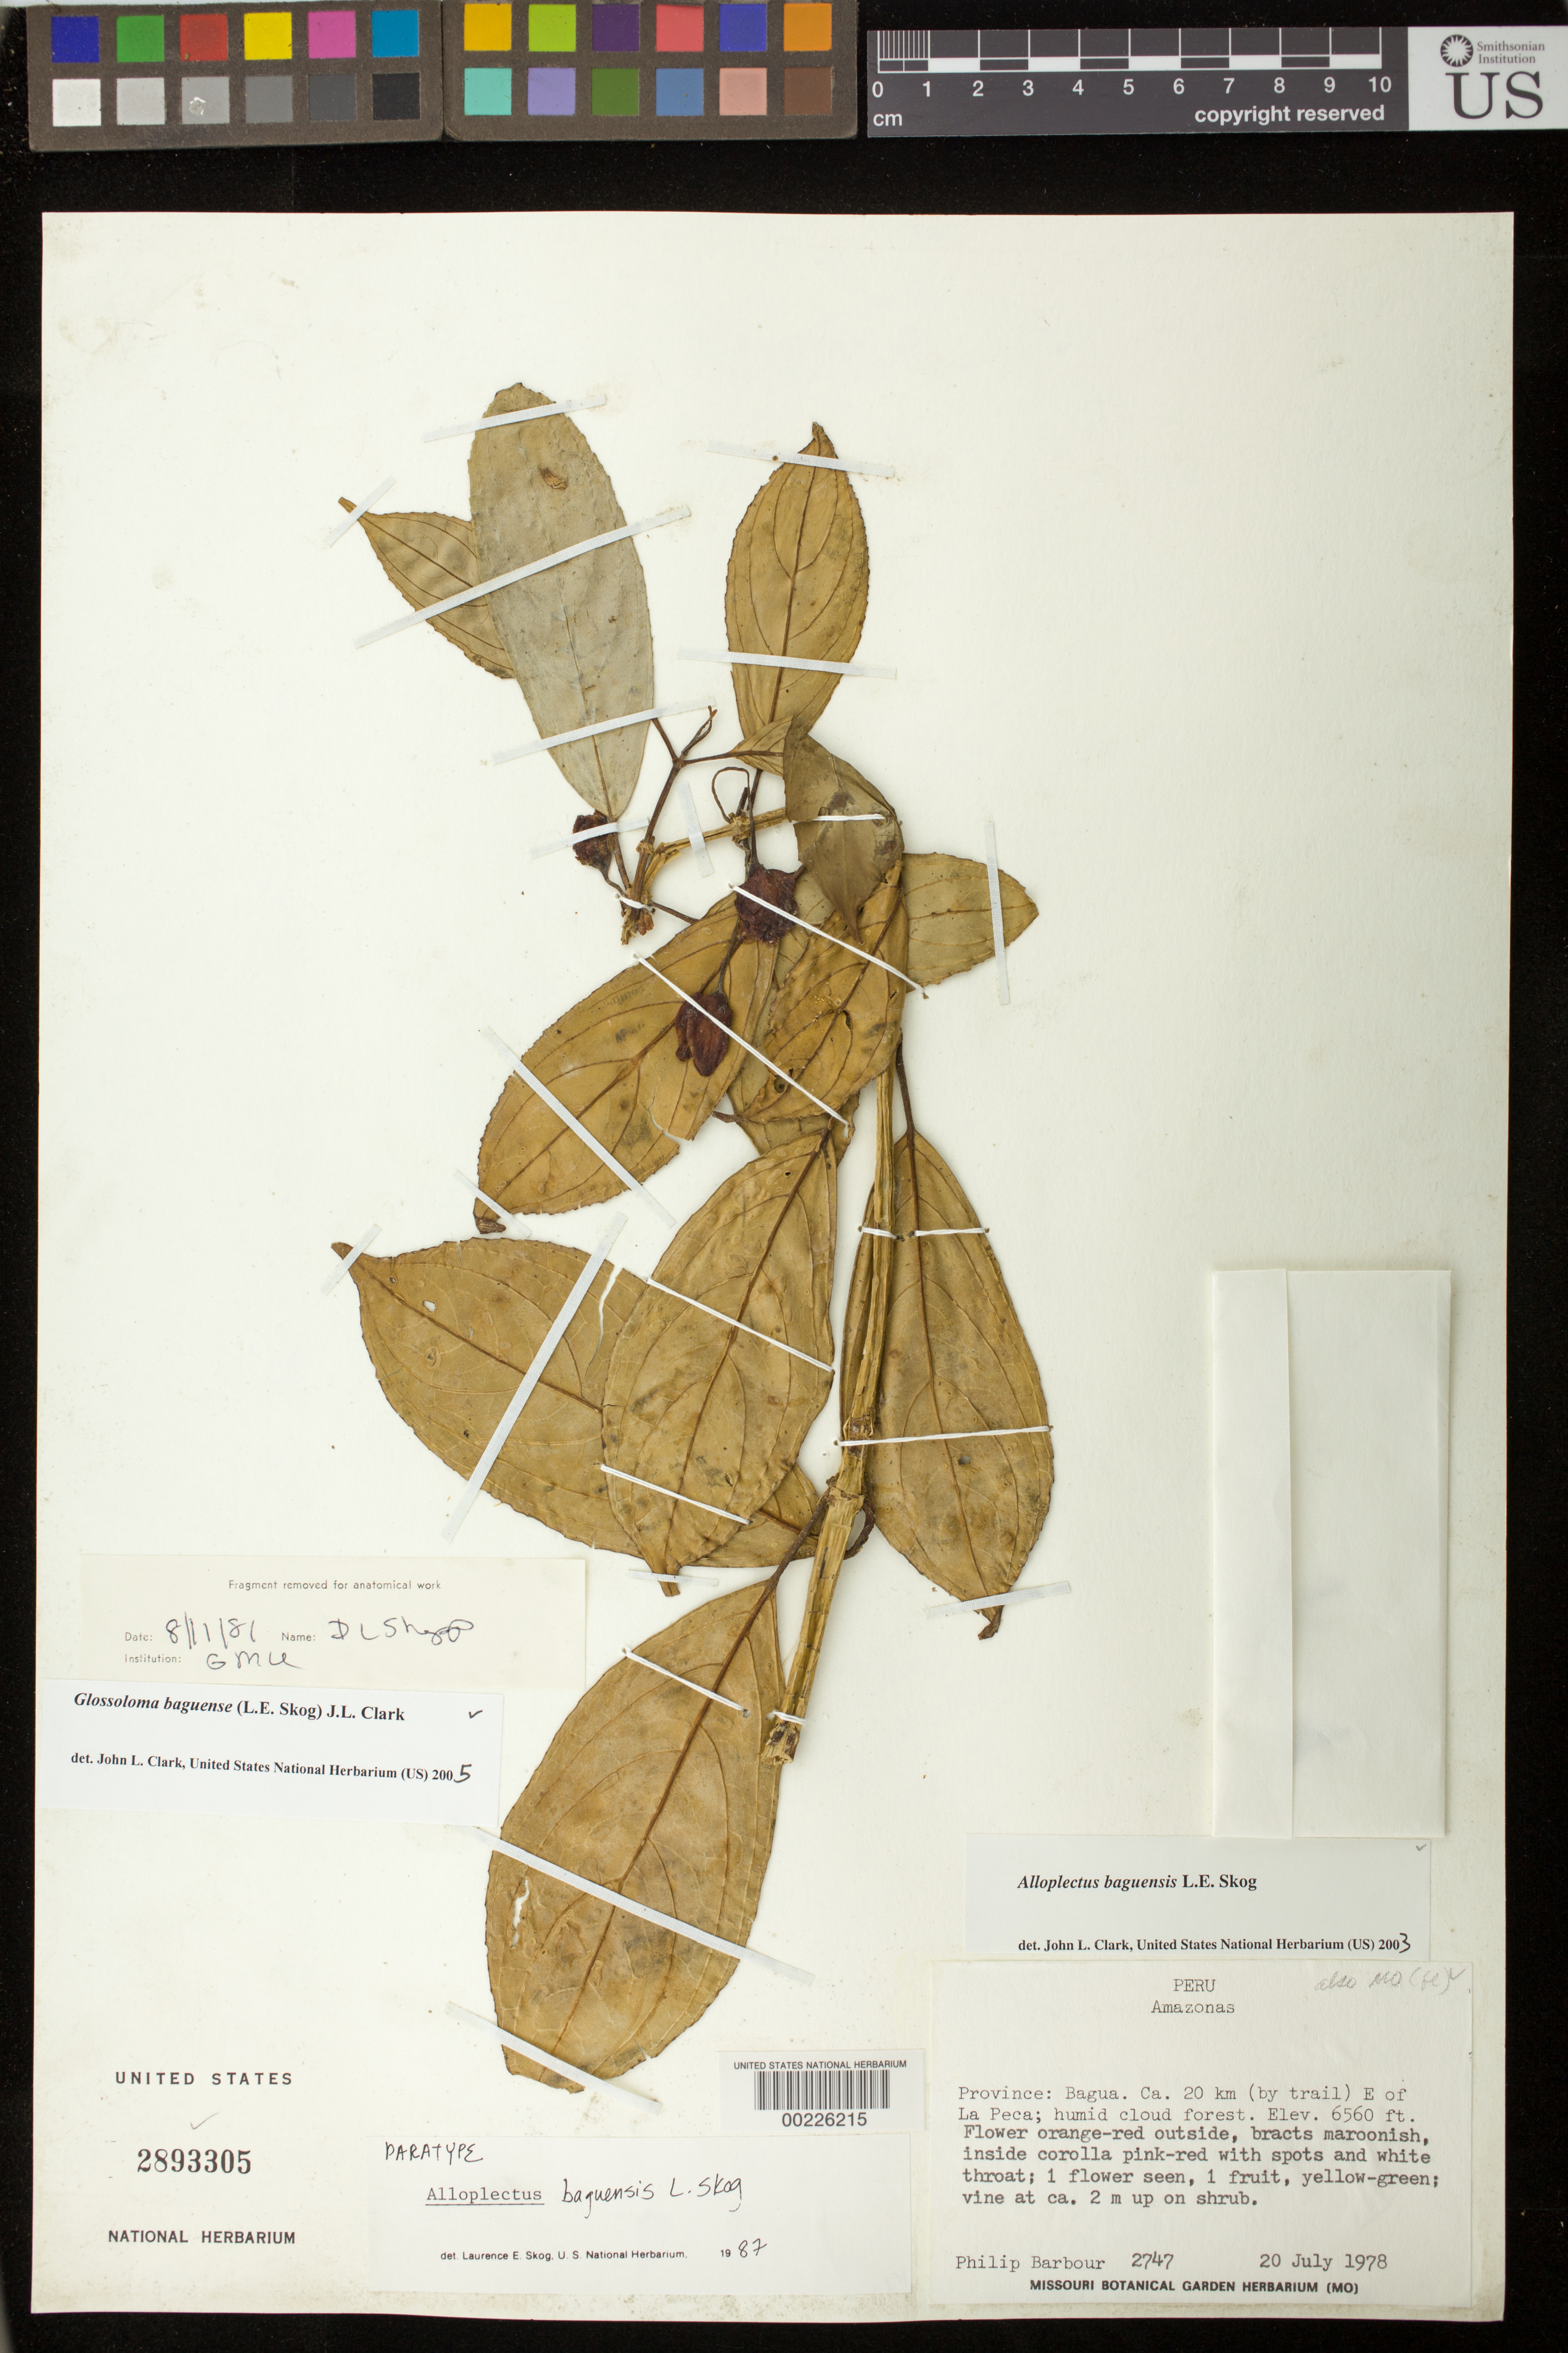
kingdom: Plantae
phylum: Tracheophyta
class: Magnoliopsida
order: Lamiales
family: Gesneriaceae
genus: Glossoloma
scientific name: Glossoloma baguense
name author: (L.E. Skog) J.L. Clark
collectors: P. Barbour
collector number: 2747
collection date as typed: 20 Jul 1978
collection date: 1978-07-20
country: Peru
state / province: Amazonas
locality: Prov. Bagua; ca 20 km (by trail) E of La Peca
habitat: Humid cloud forest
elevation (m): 1999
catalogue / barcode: US 2893305